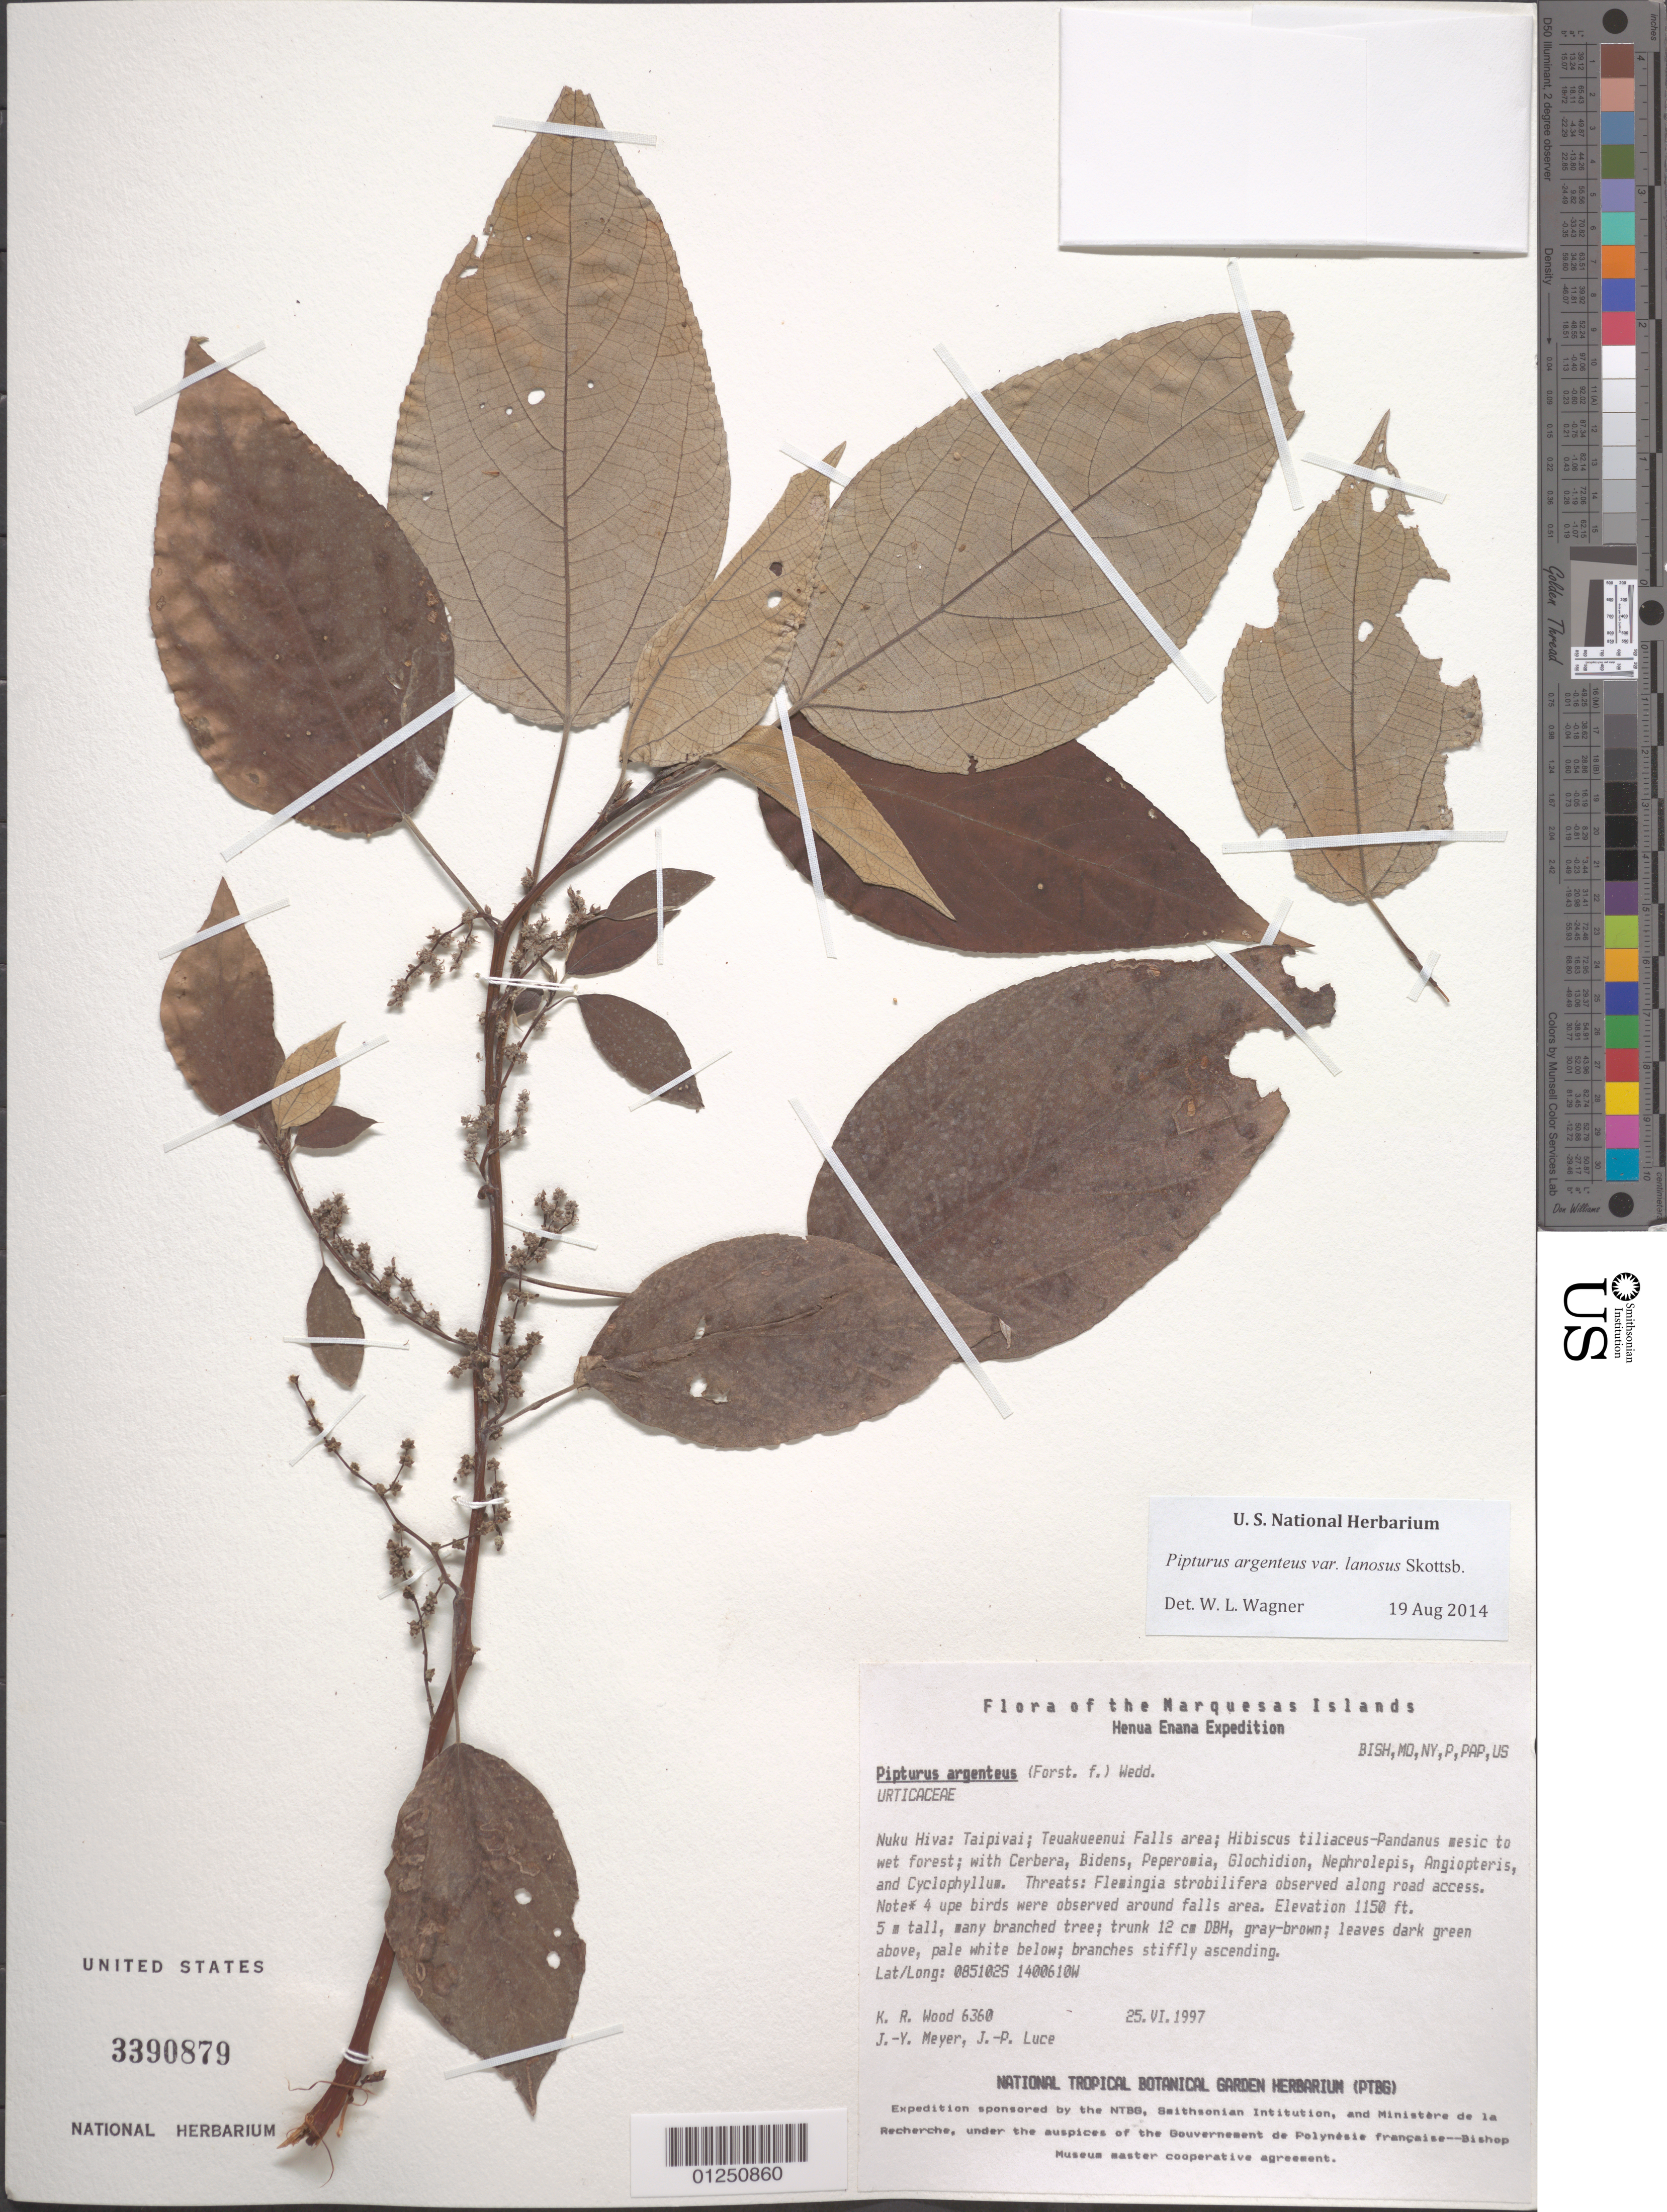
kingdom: Plantae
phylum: Tracheophyta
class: Magnoliopsida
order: Rosales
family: Urticaceae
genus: Pipturus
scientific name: Pipturus argenteus var. lanosus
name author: Schott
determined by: Lorence, David H., (PTBG), National Tropical Botanical Garden (UNITED STATES)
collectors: K. R. Wood, J.-Y. Meyer & J. Luce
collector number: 6360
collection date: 1997-06-25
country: French Polynesia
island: Nuku Hiva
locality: Taipivai, Teuakueenui Falls area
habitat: Hibiscus tiliaceus - Pandanus mesic to wet forest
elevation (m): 351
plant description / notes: Moghania strobilifera observed along road access. Four upe birds were observed around falls area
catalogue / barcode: US 3390879